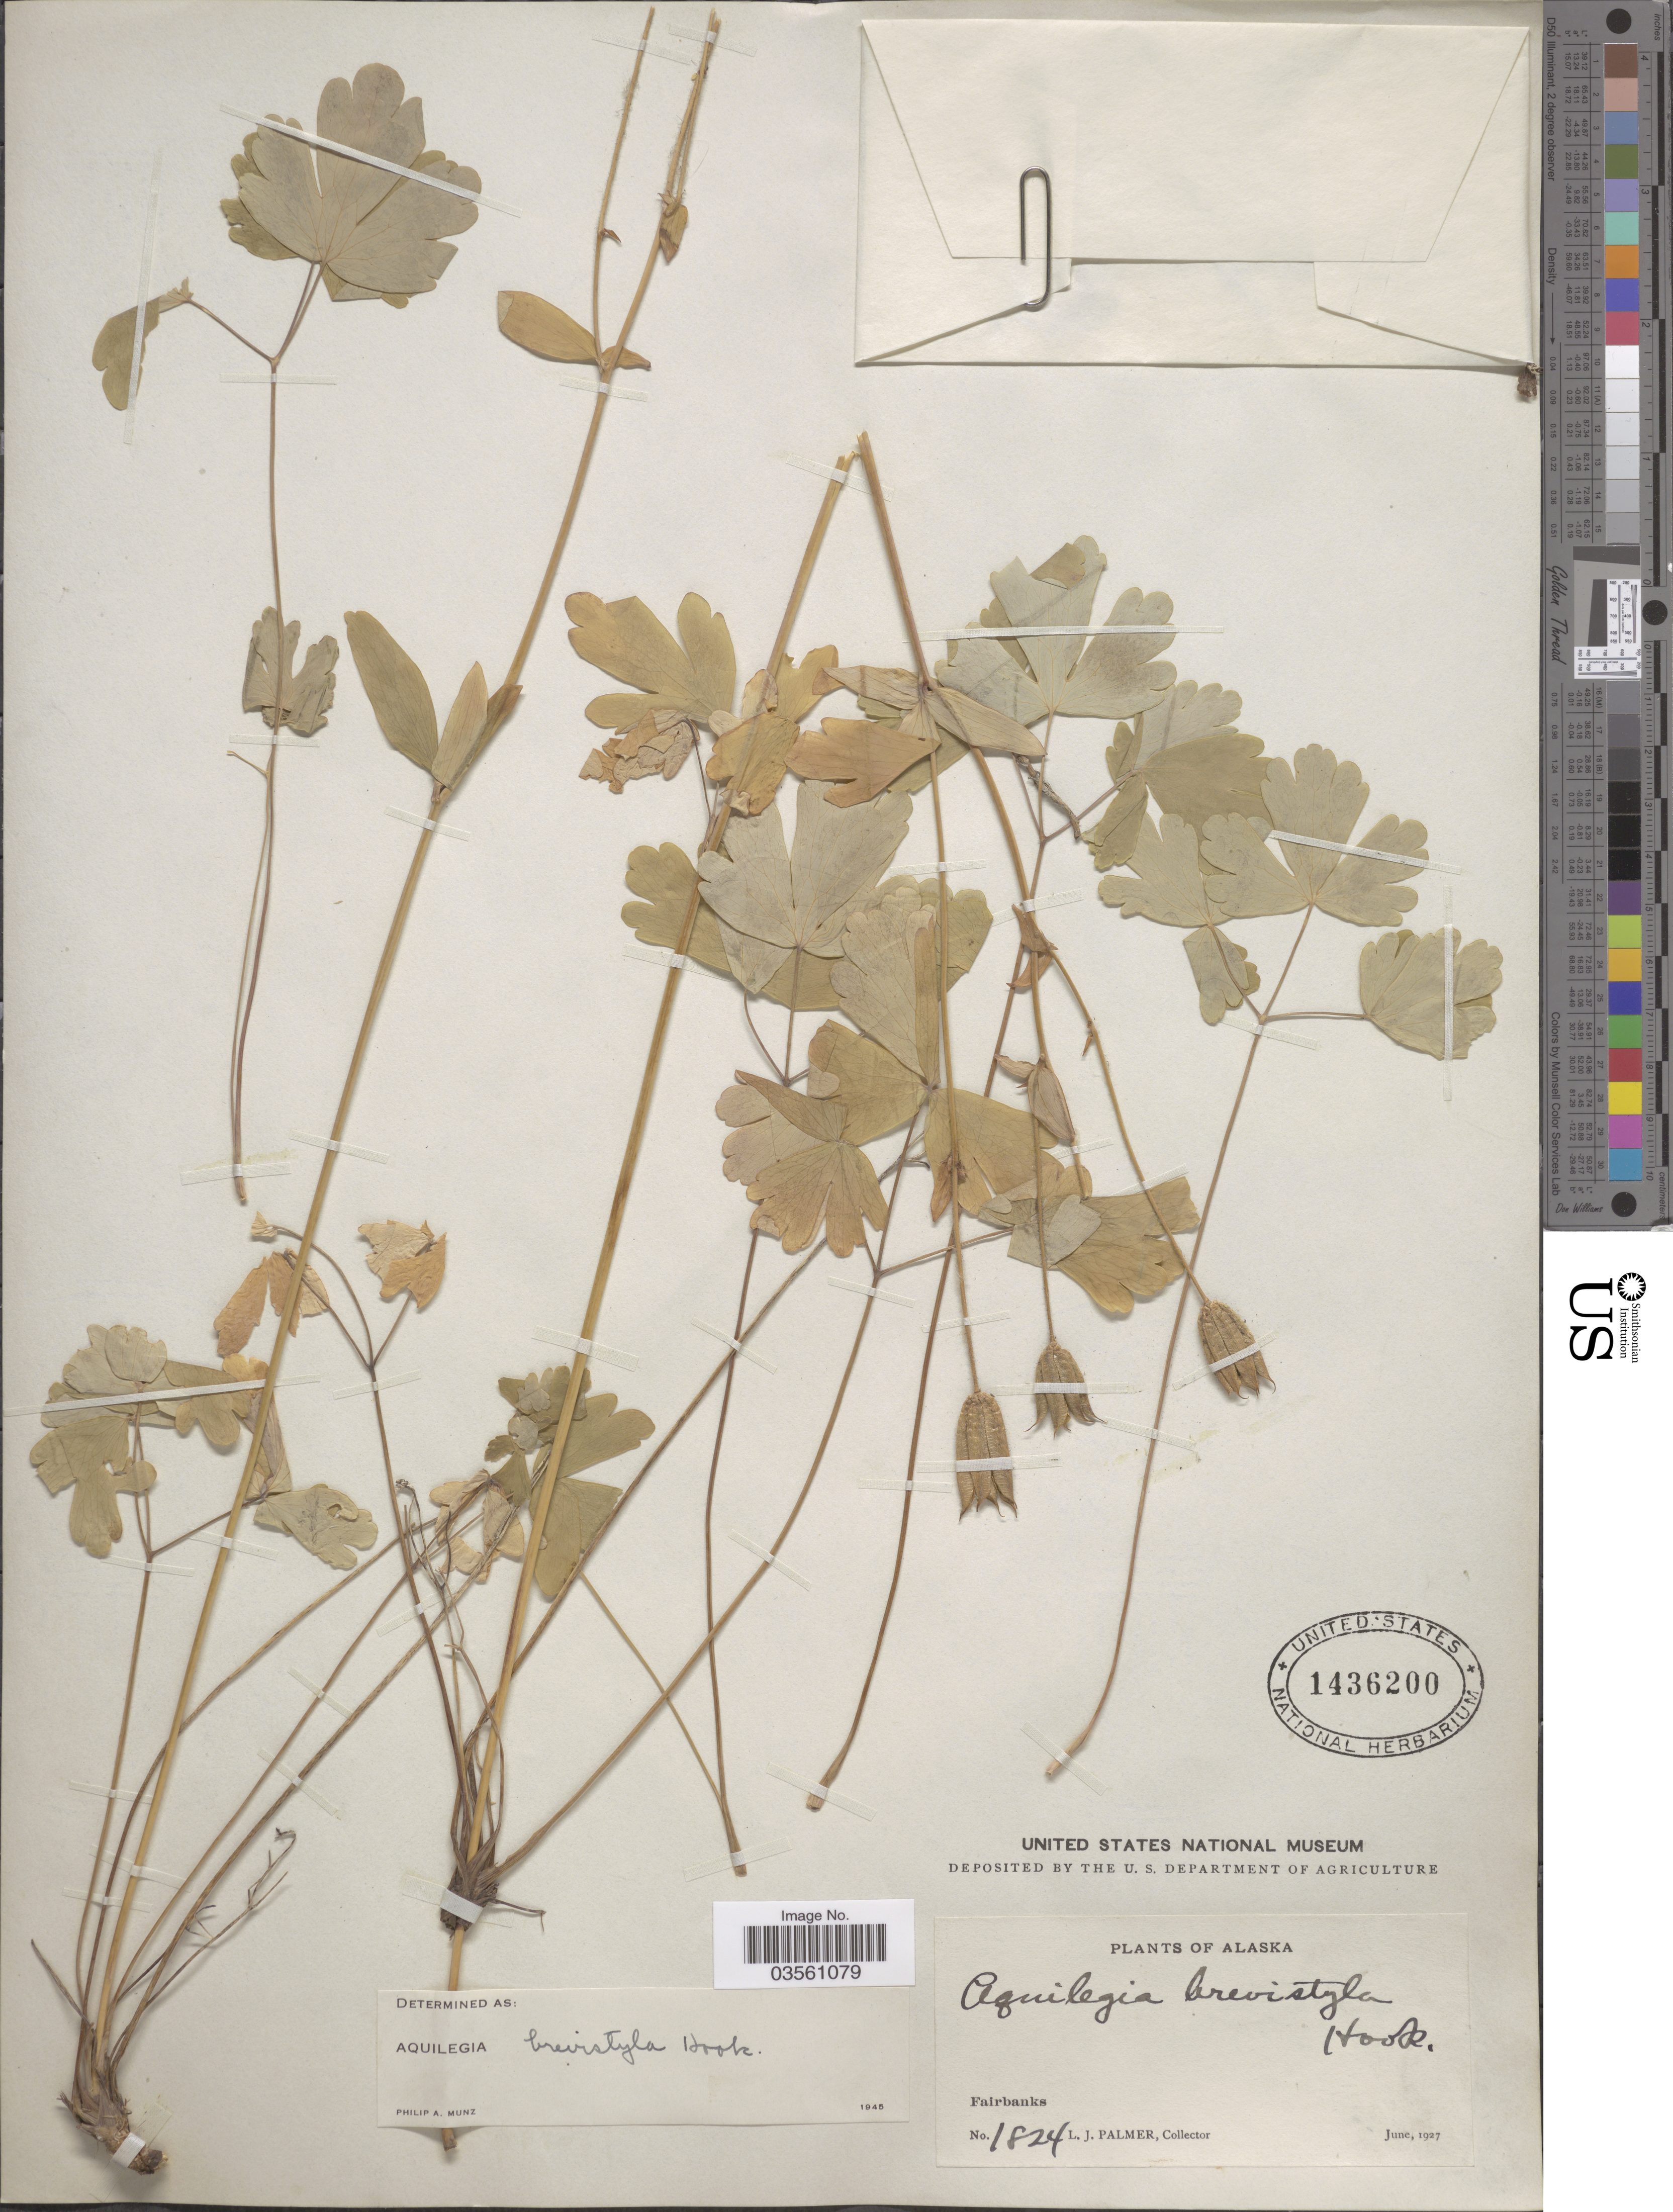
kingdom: Plantae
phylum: Tracheophyta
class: Magnoliopsida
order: Ranunculales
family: Ranunculaceae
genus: Aquilegia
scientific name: Aquilegia brevistyla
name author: Hook.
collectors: L. J. Palmer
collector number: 1824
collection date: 1927-06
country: United States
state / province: Alaska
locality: Fairbanks.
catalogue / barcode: US 1436200